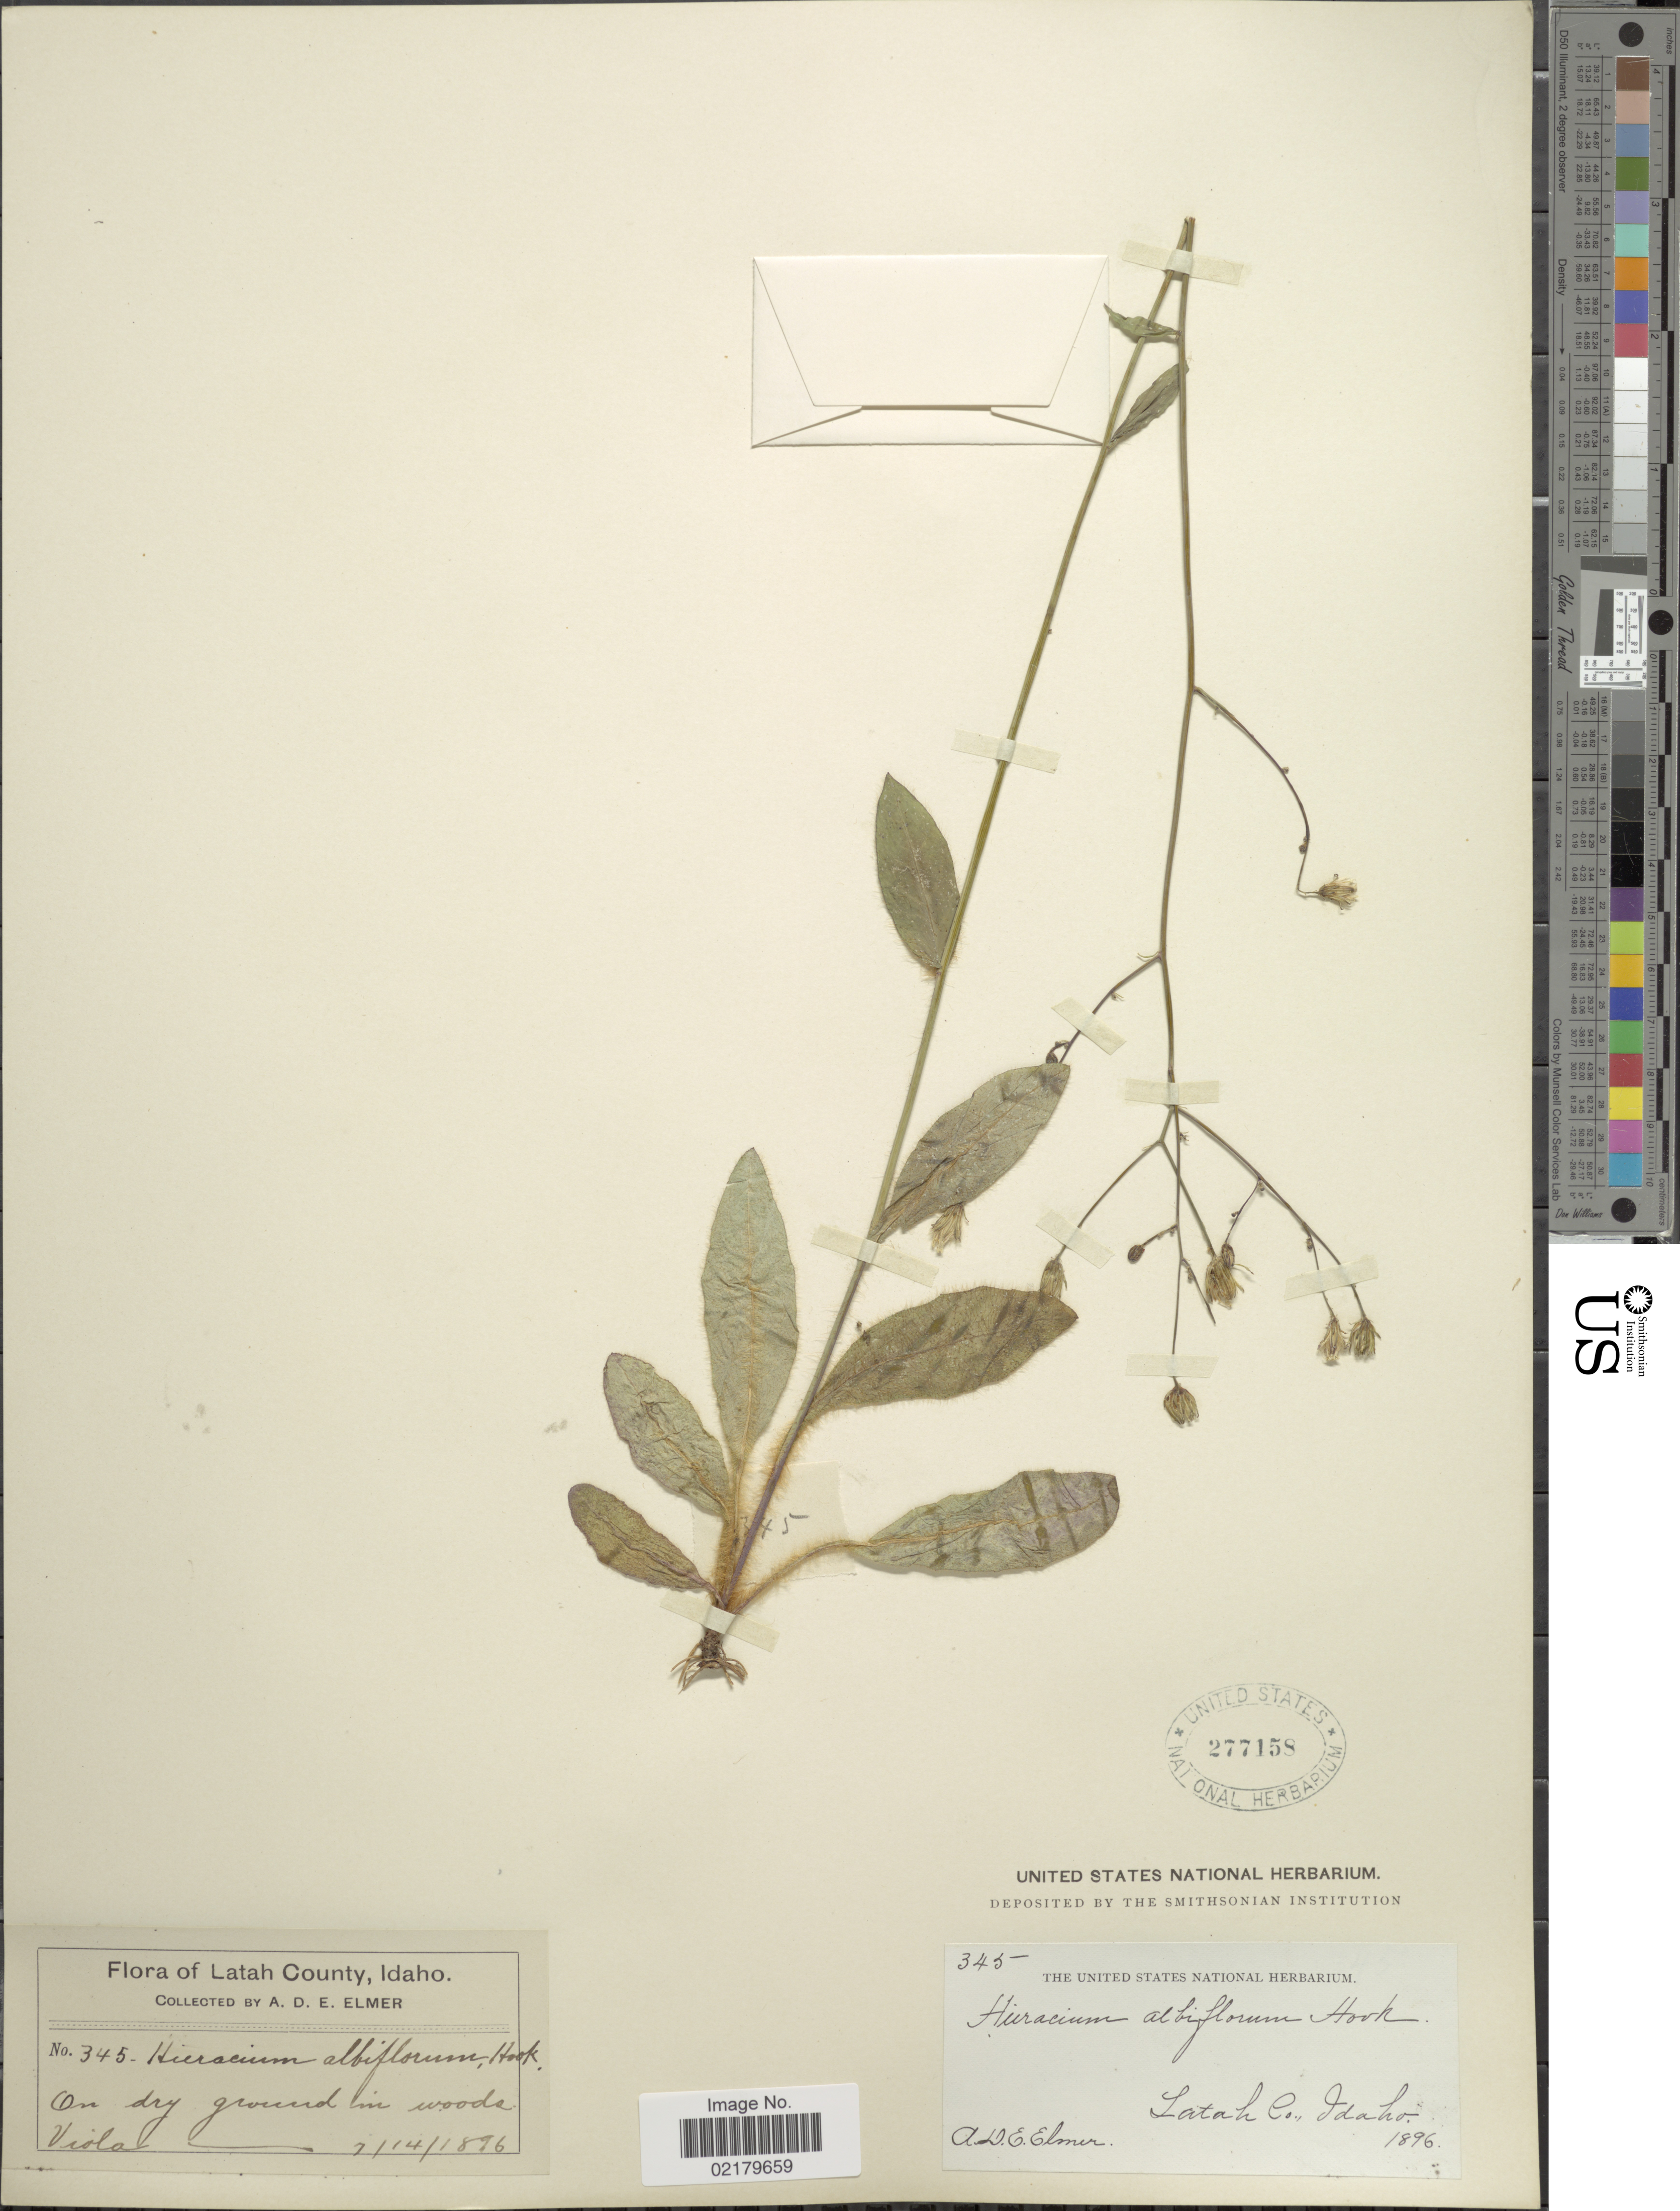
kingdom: Plantae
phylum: Tracheophyta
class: Magnoliopsida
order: Asterales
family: Asteraceae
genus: Hieracium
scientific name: Hieracium albiflorum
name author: Hook.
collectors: A. D. E. Elmer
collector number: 345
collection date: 1896-07-14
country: United States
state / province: Idaho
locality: Latah County, On dry ground in woods, Viola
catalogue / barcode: US 277158